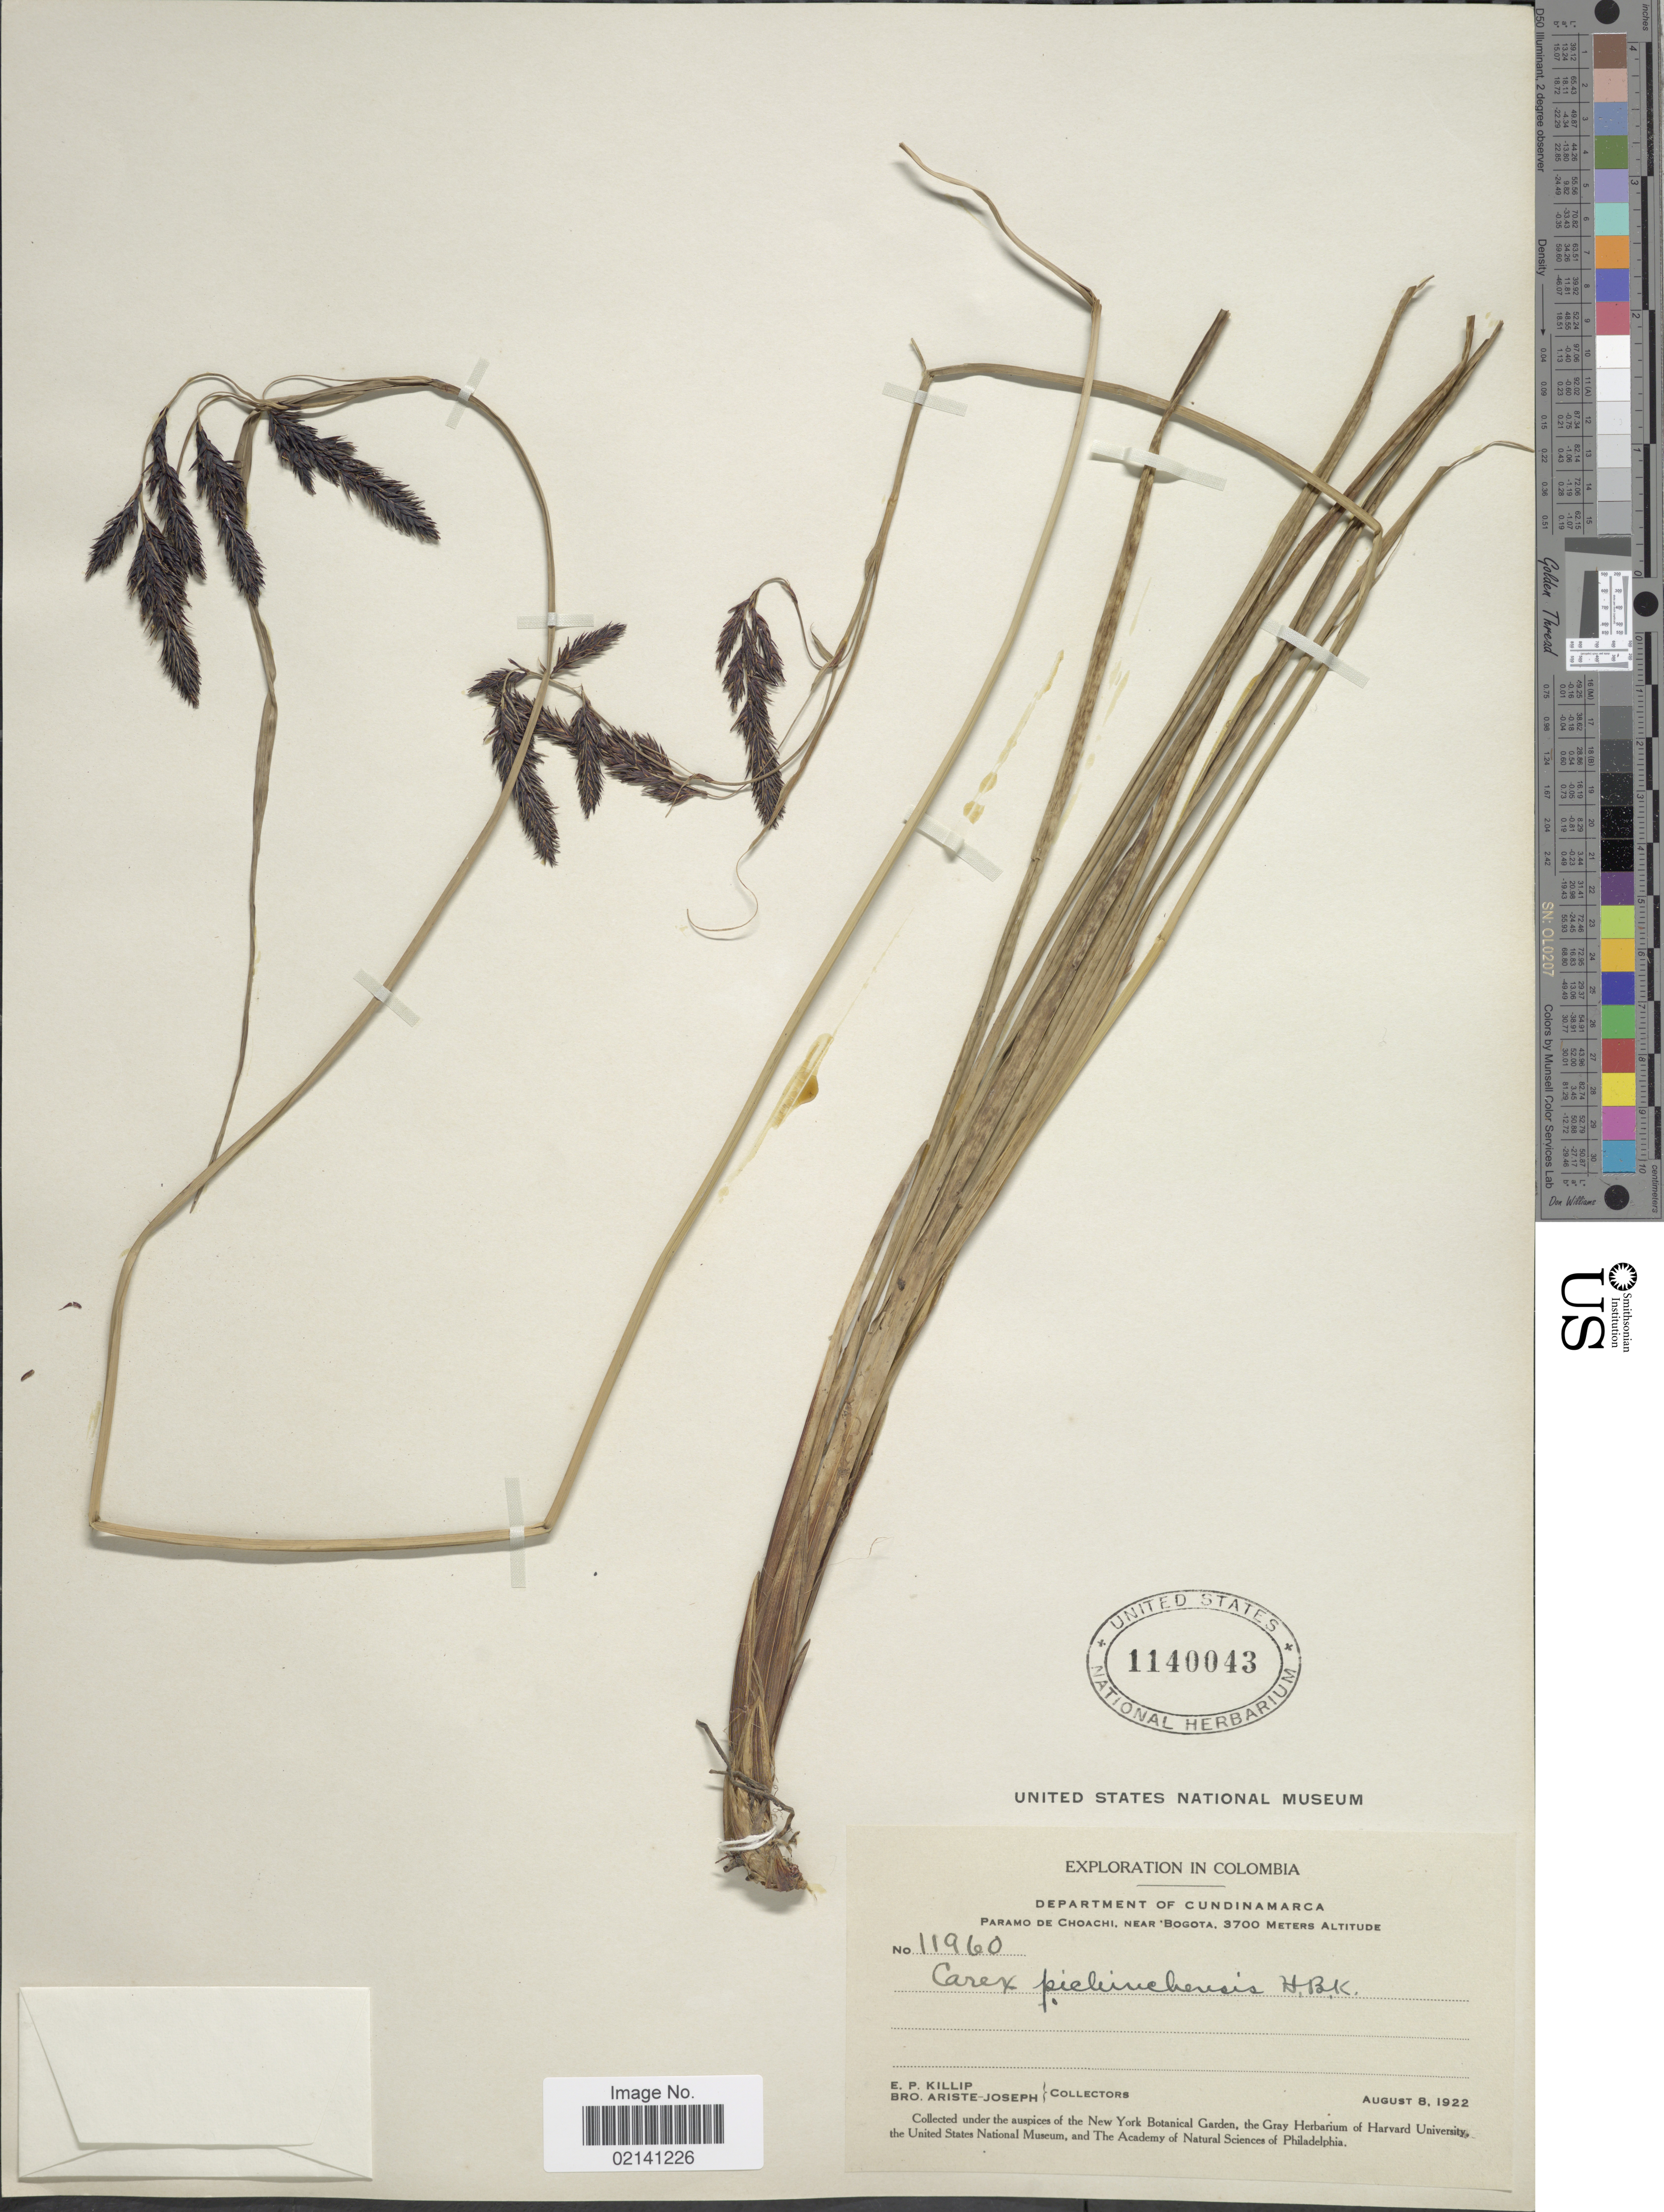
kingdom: Plantae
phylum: Tracheophyta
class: Liliopsida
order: Poales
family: Cyperaceae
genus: Carex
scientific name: Carex pichinchensis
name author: Kunth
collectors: E. P. Killip & Bro. Ariste-Joseph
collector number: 11960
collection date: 1922-08-08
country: Colombia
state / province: Cundinamarca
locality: Paramo de Choachi, near 'Bogota.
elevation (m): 3700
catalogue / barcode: US 1140043